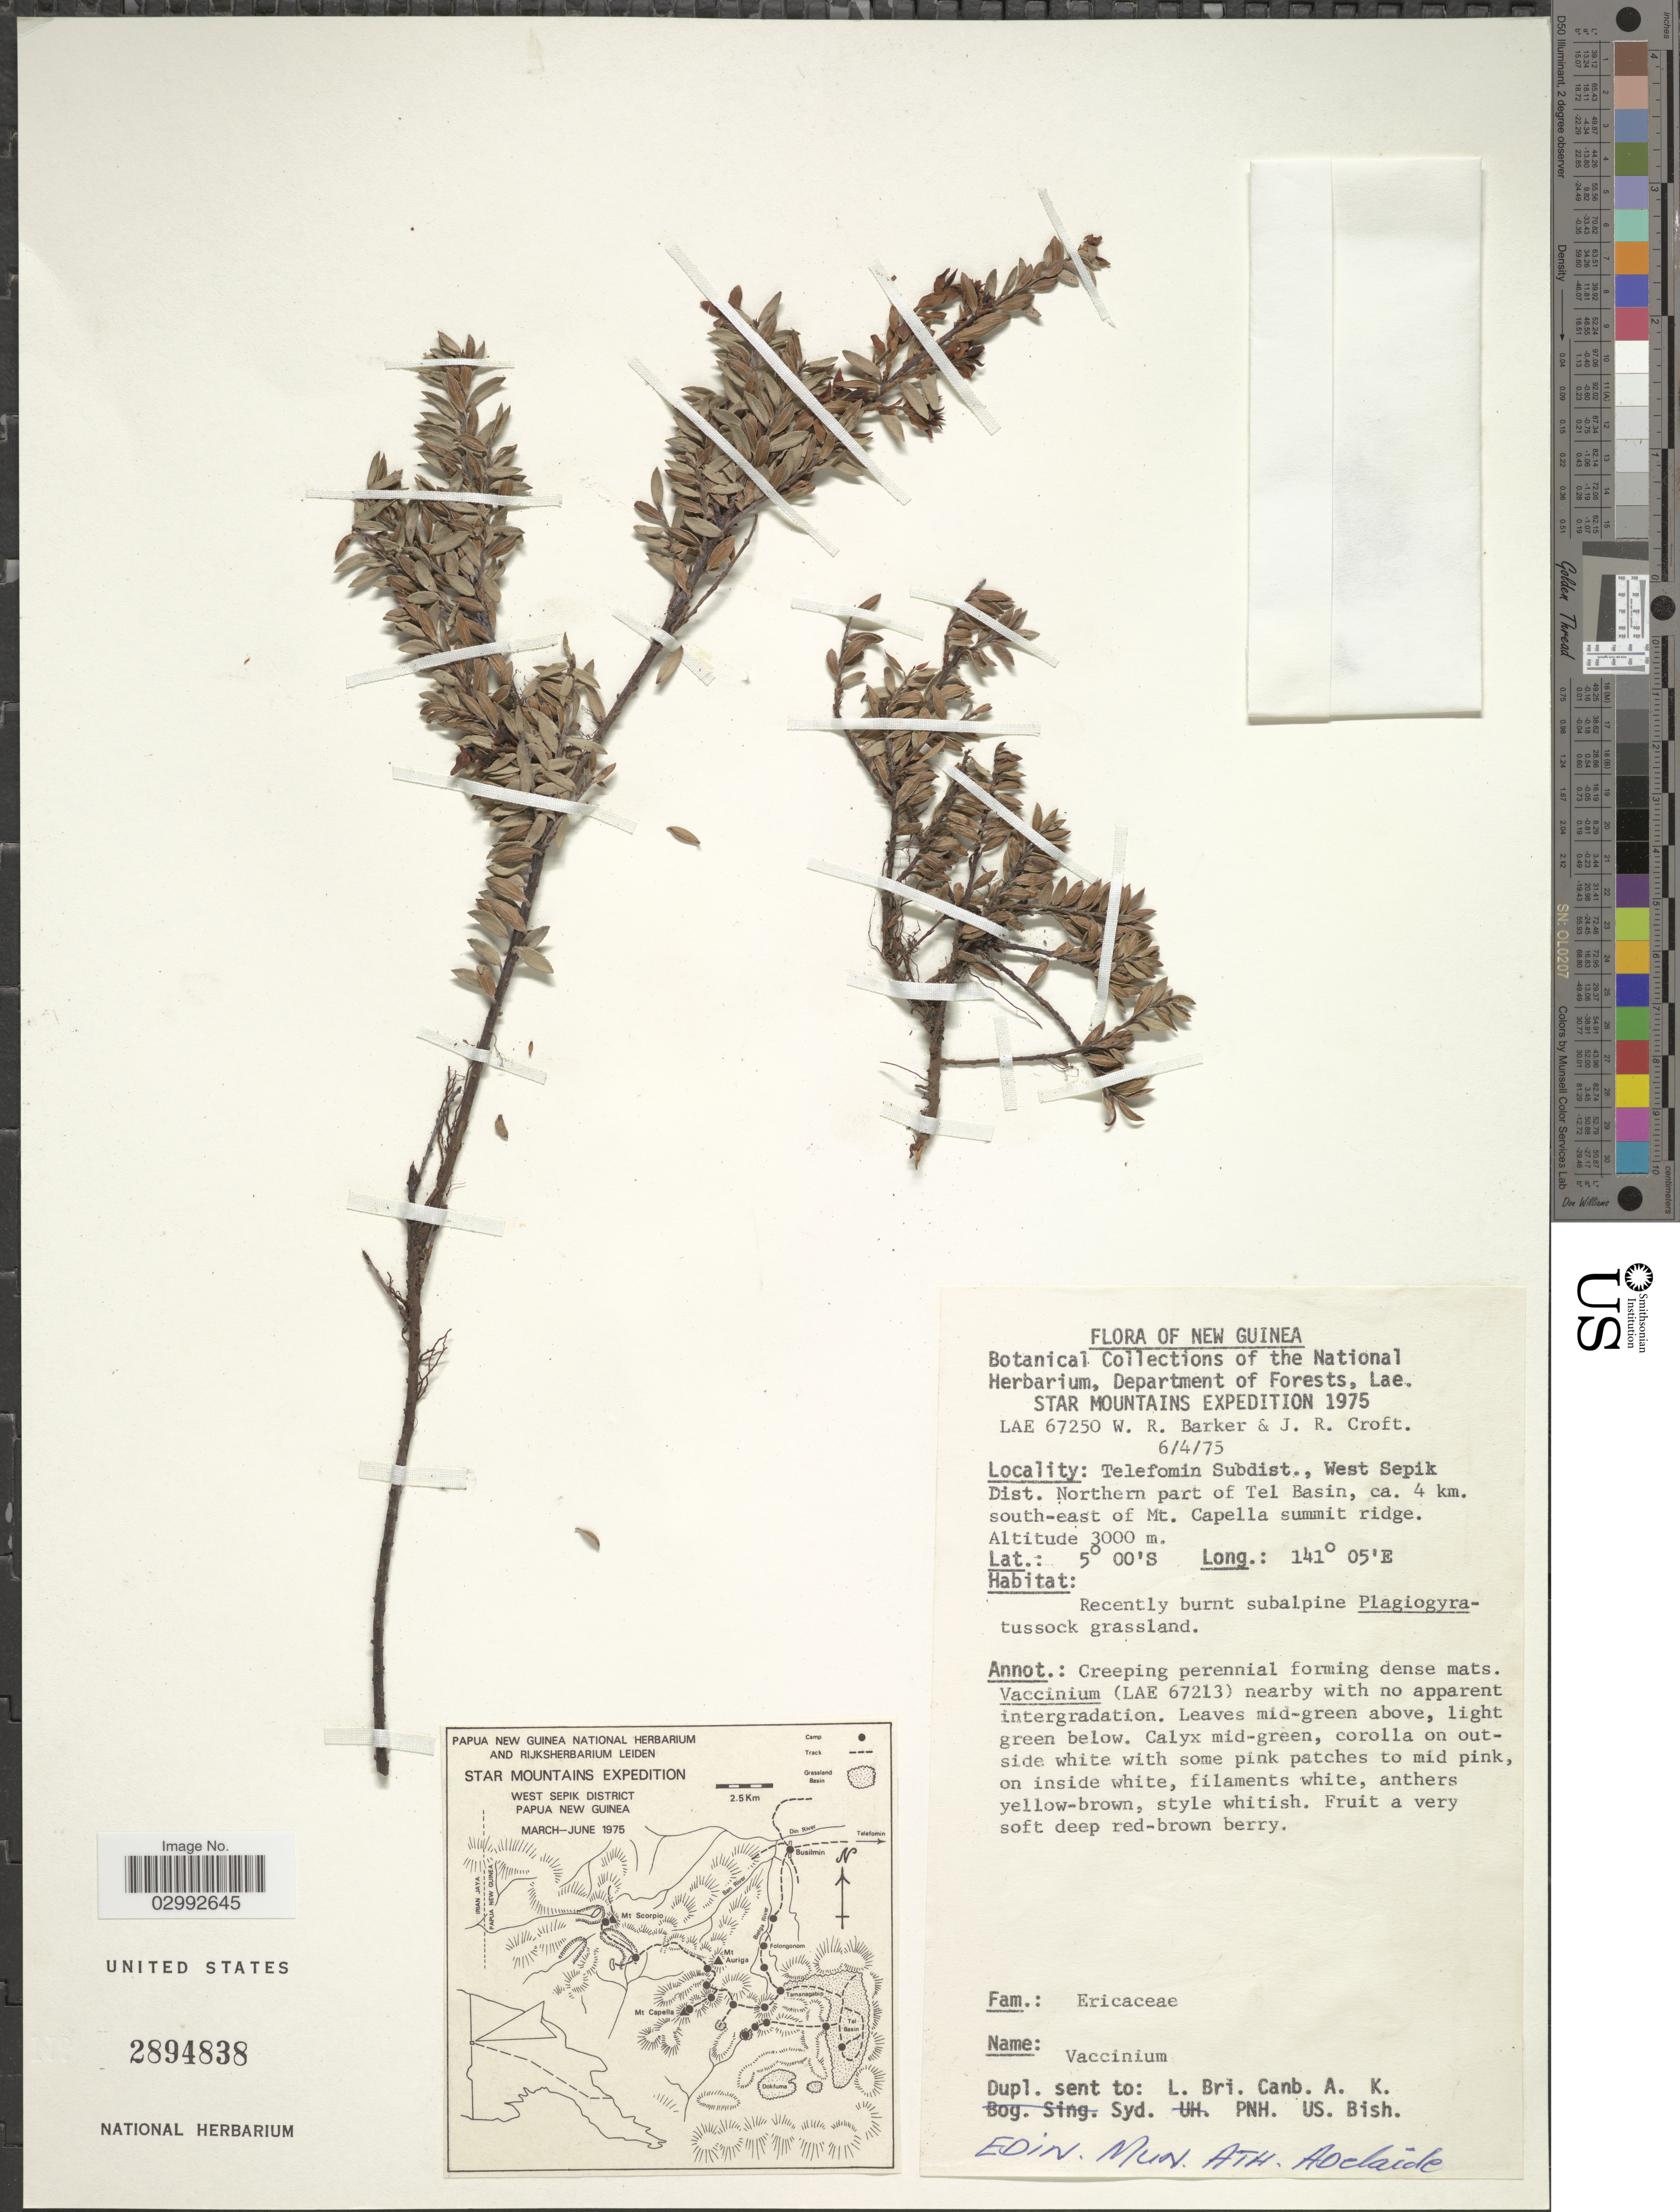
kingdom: Plantae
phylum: Tracheophyta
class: Magnoliopsida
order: Ericales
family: Ericaceae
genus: Vaccinium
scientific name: Vaccinium sp.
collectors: W. R. Barker & J. R. Croft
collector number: LAE 67250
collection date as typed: Transcribed d/m/y: 6/4/75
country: Papua New Guinea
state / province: Sandaun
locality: New Guinea, Telefomin Subdist., West Sepik Dist., Northern part of Tel Basin, ca. 4 km. south-east of Mt. Capella summit ridge.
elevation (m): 3000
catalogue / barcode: US 2894838